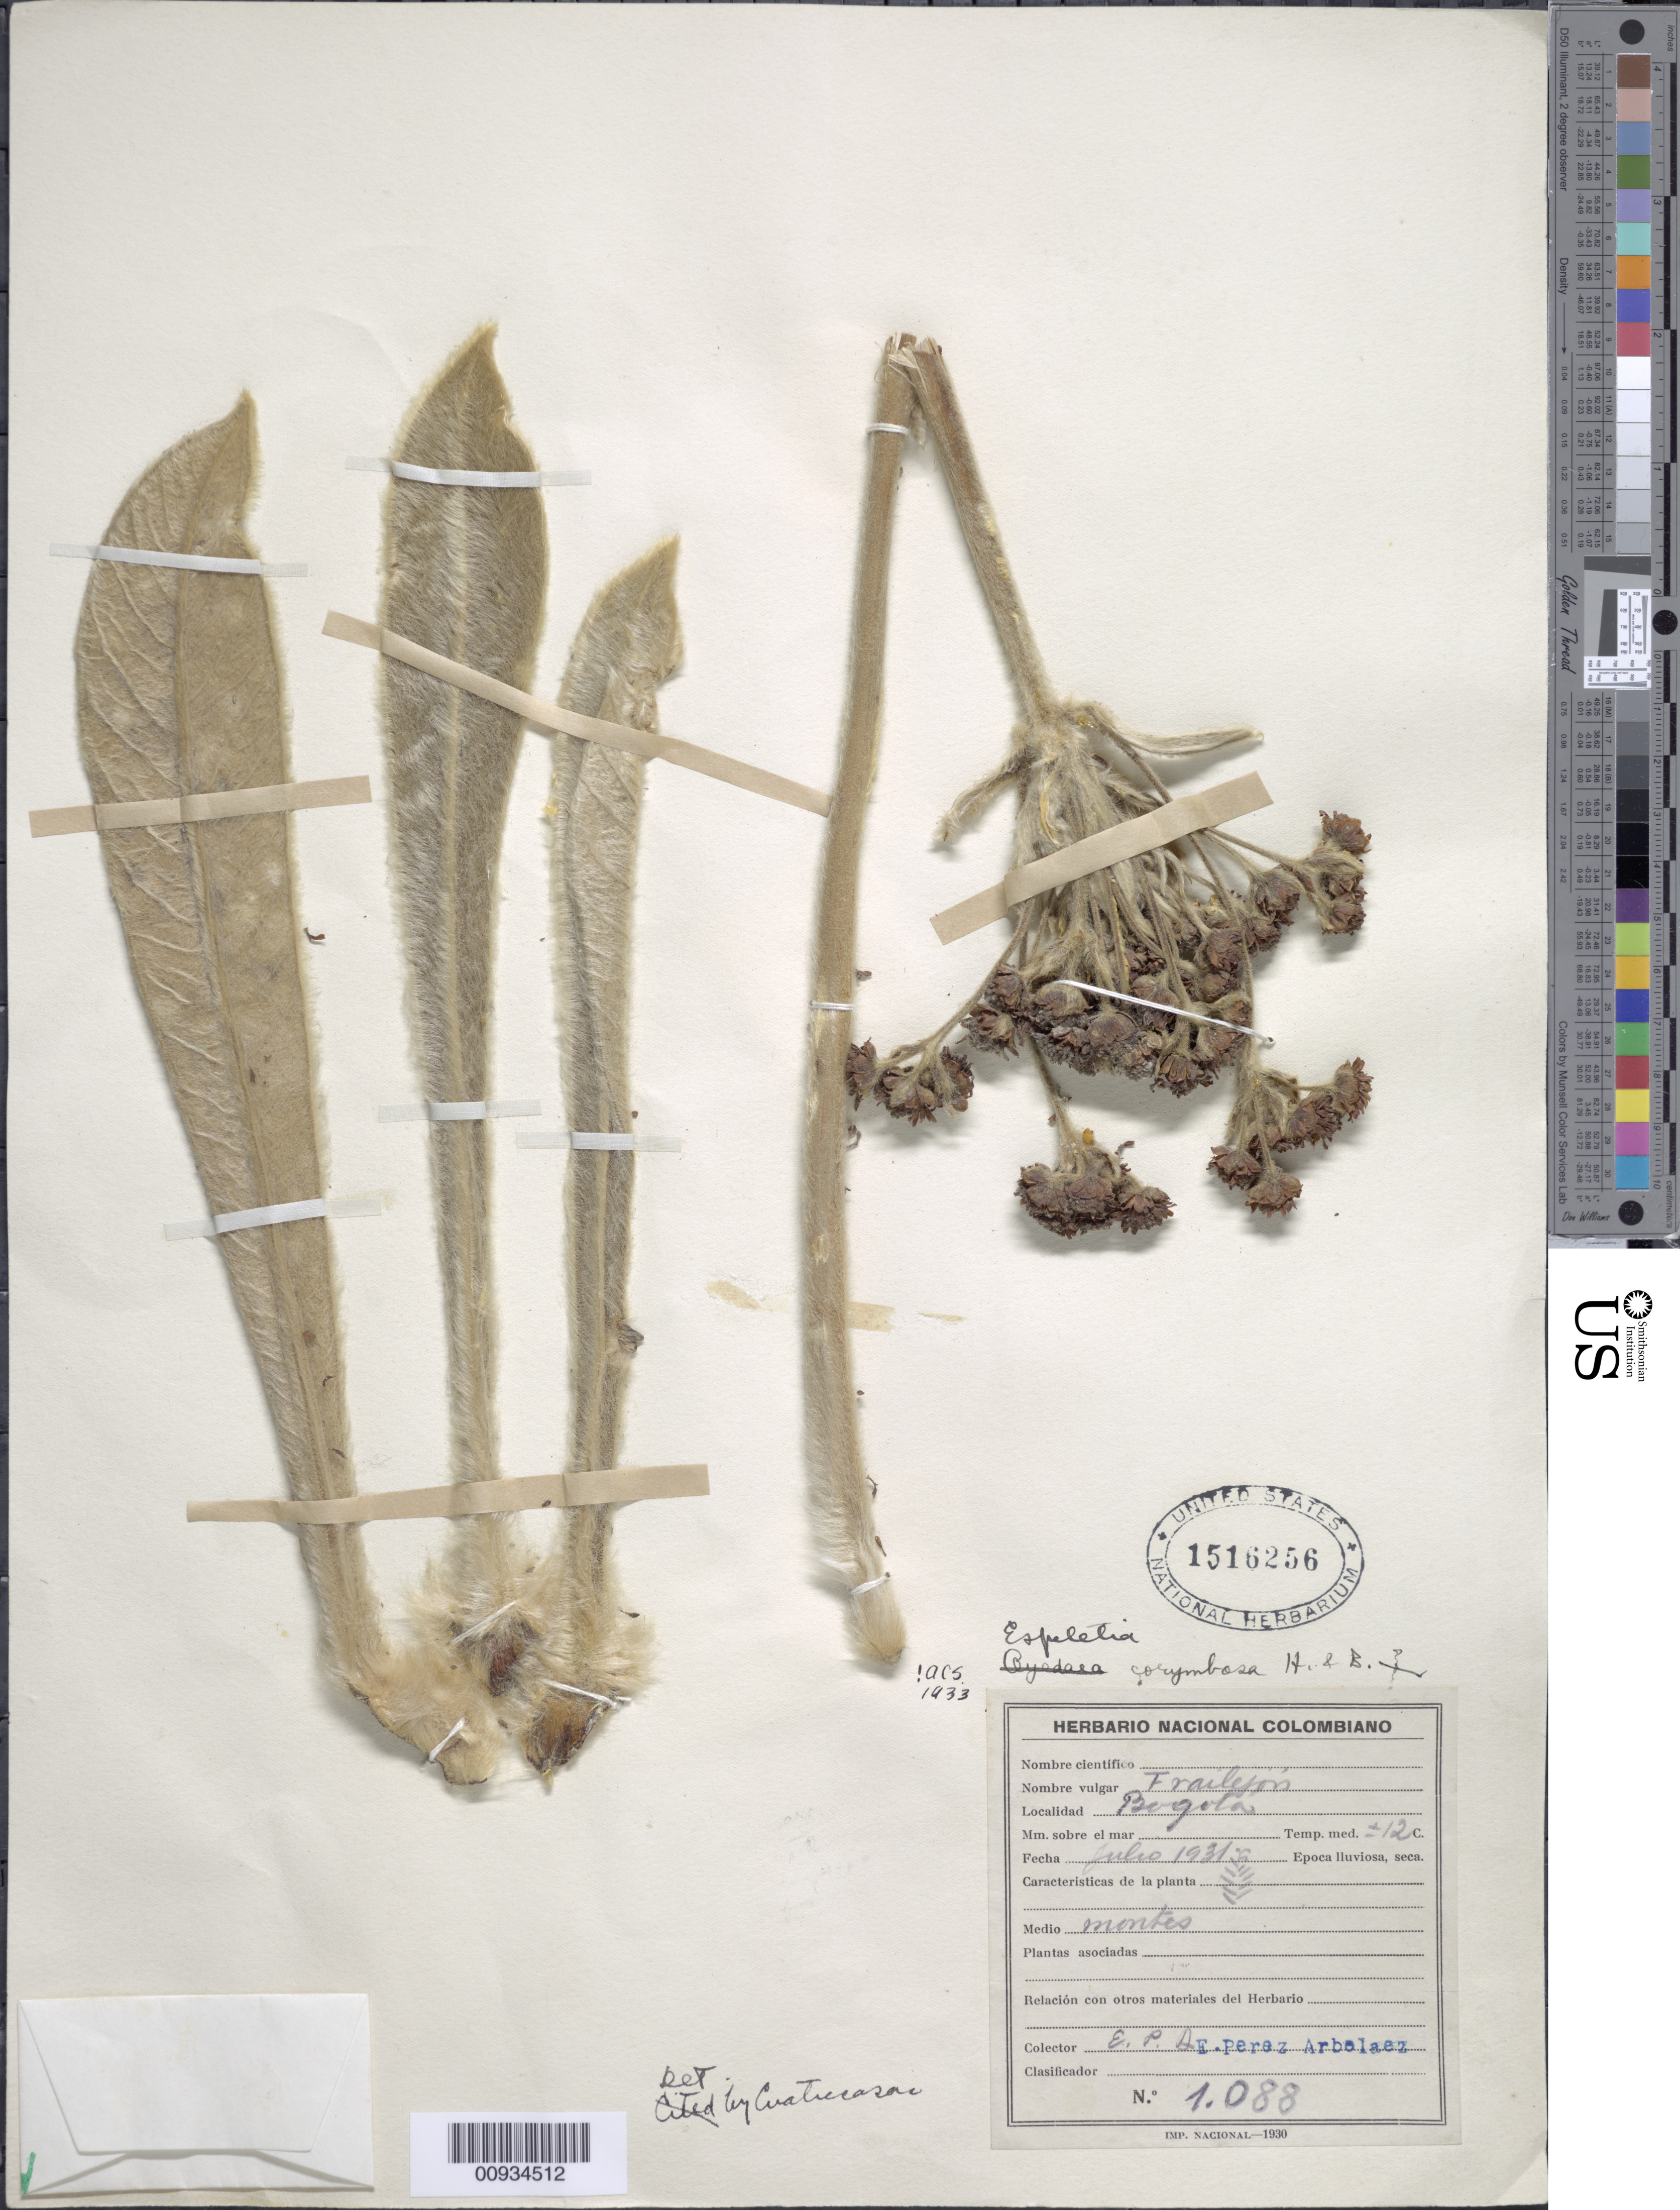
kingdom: Plantae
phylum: Tracheophyta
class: Magnoliopsida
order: Asterales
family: Asteraceae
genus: Espeletiopsis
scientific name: Espeletiopsis corymbosa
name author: (Humb. & Bonpl.) Cuatrec.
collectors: E. Pérez Arbeláez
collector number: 1088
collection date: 1931-07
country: Colombia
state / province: Bogota D.C.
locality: Bogota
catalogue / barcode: US 1516256